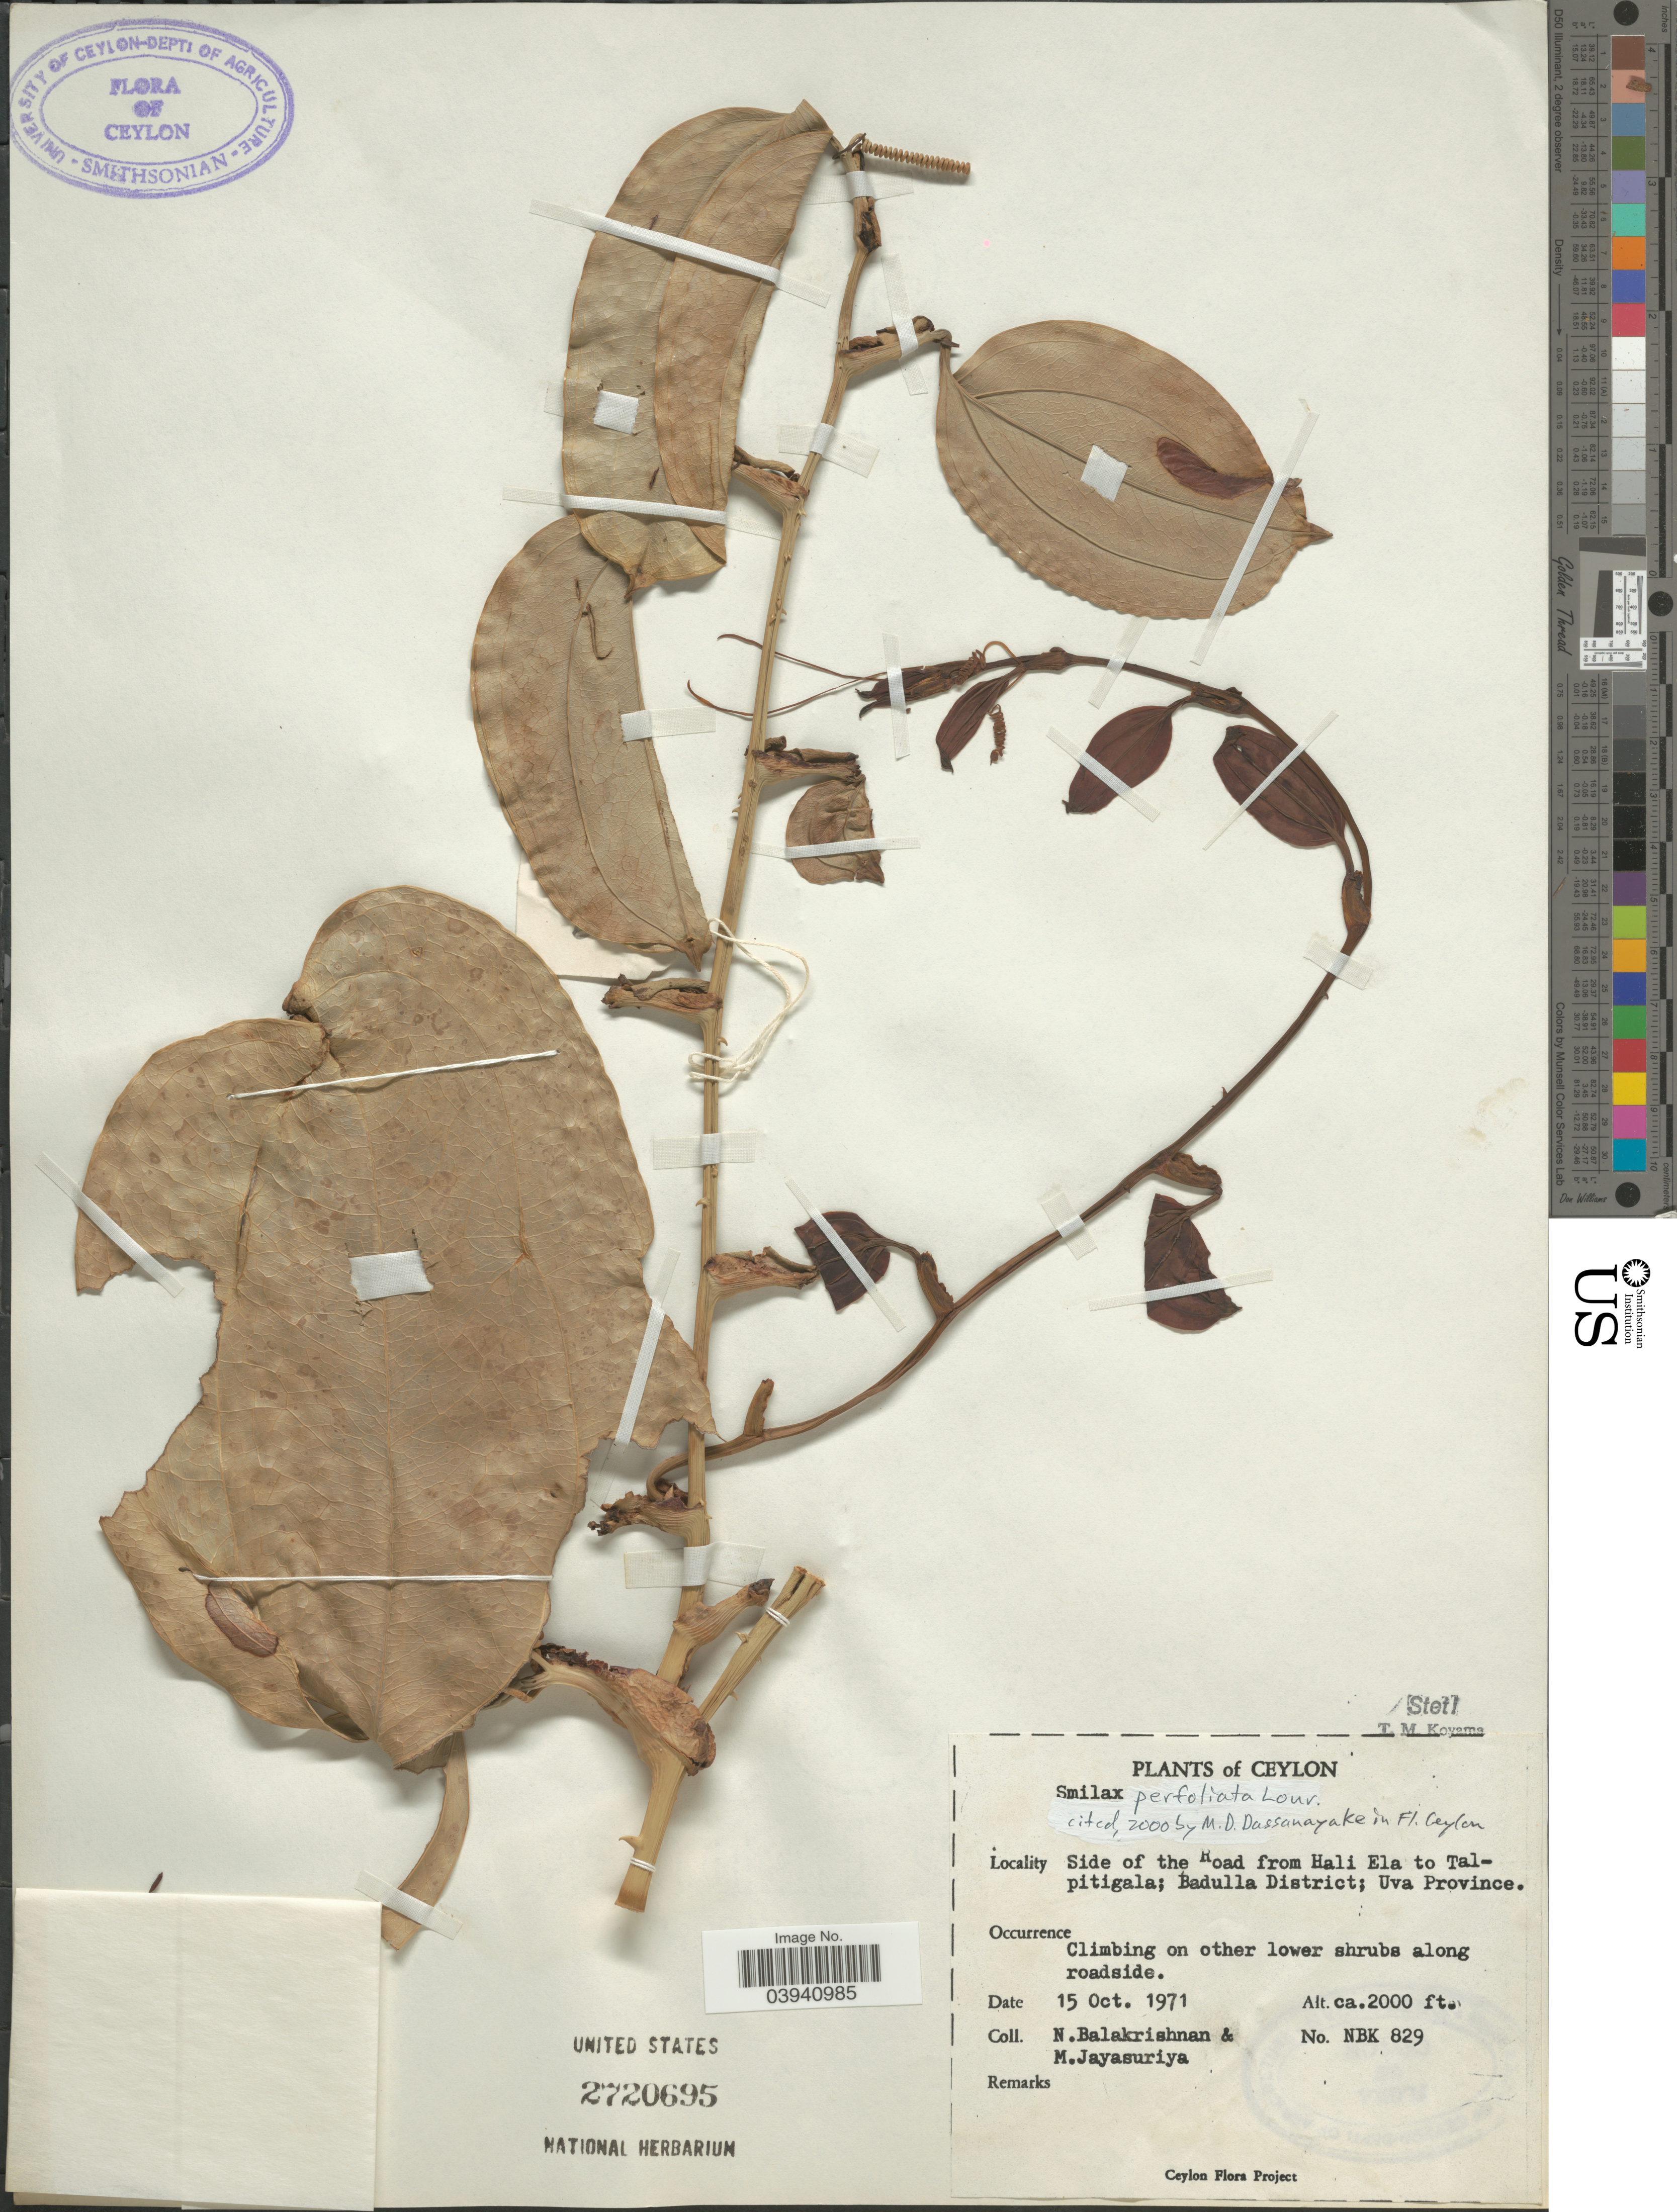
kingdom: Plantae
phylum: Tracheophyta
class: Liliopsida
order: Liliales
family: Smilacaceae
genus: Smilax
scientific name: Smilax perfoliata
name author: Lour.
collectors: N. Balakrishnan & M. Jayasuriya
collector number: NBK829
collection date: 1971-10-15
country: Sri Lanka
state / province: Uva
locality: Ceylon. Side of the Road from Hali Ela to Talpitigala; Badulla District. Climbing on other lower shrubs along roadside.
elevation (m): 610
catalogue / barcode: US 2720695